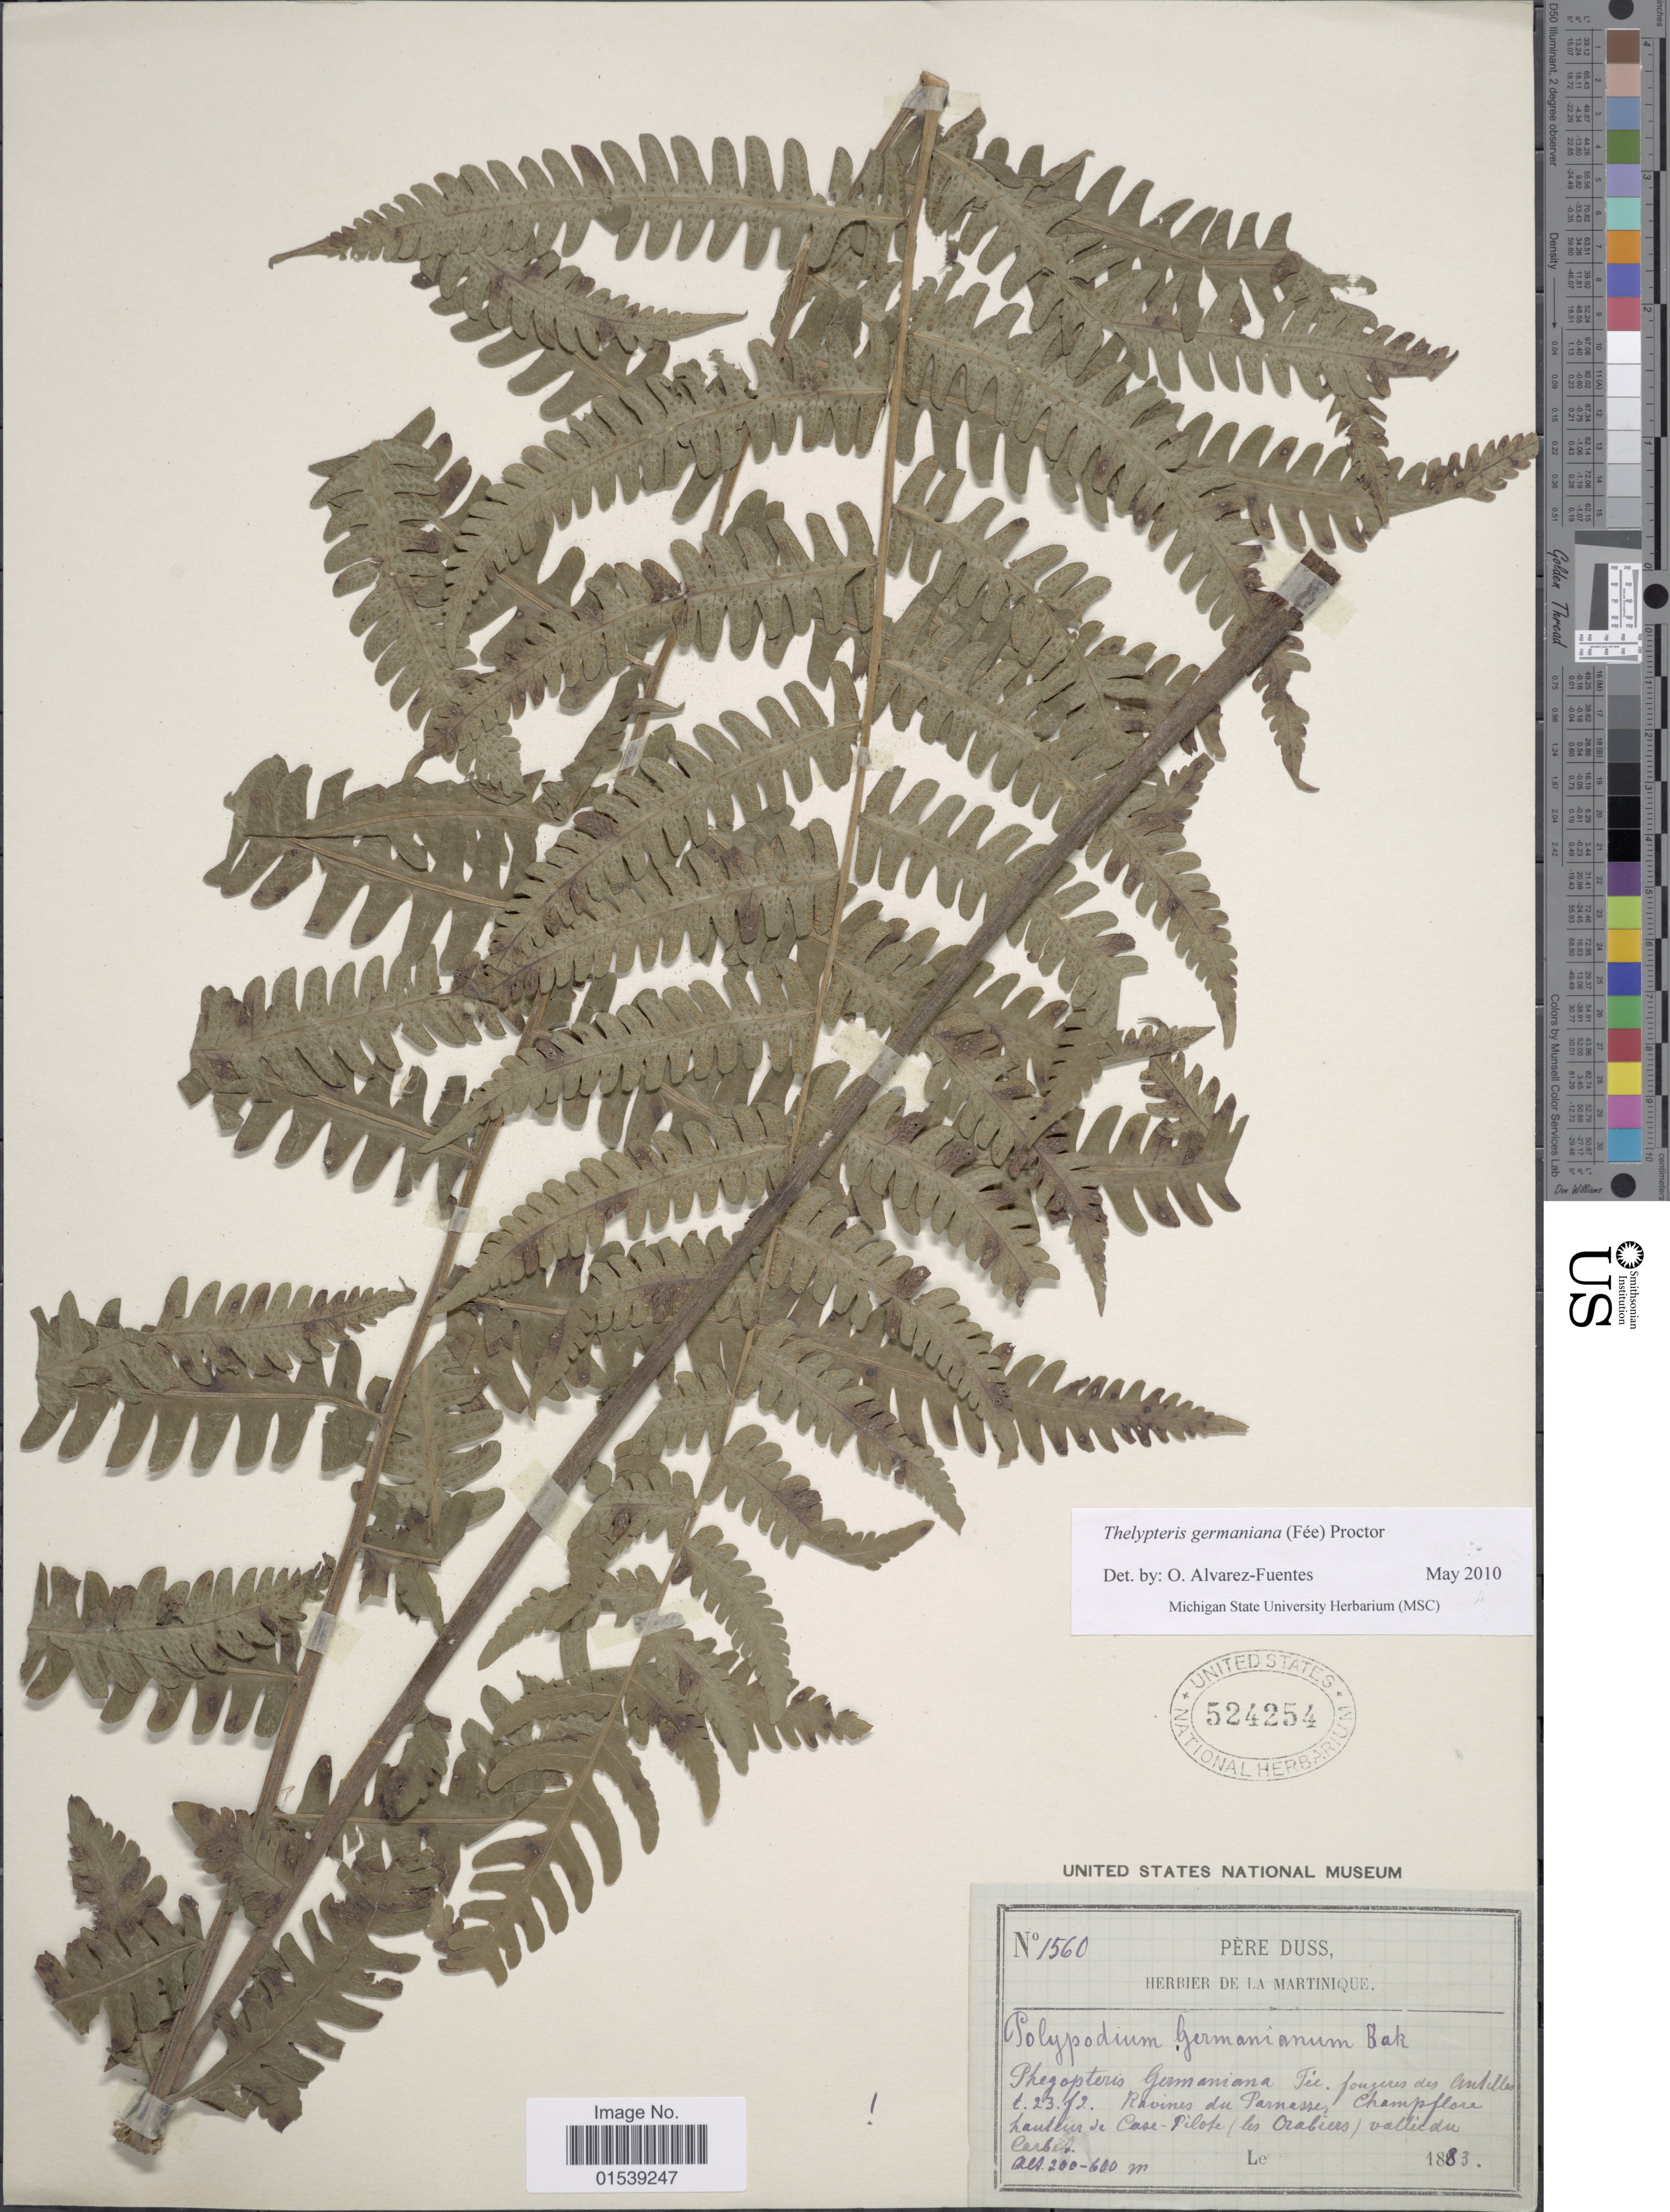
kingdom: Plantae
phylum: Tracheophyta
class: Polypodiopsida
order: Polypodiales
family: Thelypteridaceae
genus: Amauropelta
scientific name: Amauropelta germaniana (Fée) comb. nov., ined. 2015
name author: (Fée)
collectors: Père Duss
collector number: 1560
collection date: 1883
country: Martinique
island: Martinique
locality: Ravines du Parnasse, Champflore hauteur de Case-Pilote (les Crabiers) vallee du Carbet,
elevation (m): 200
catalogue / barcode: US 524254